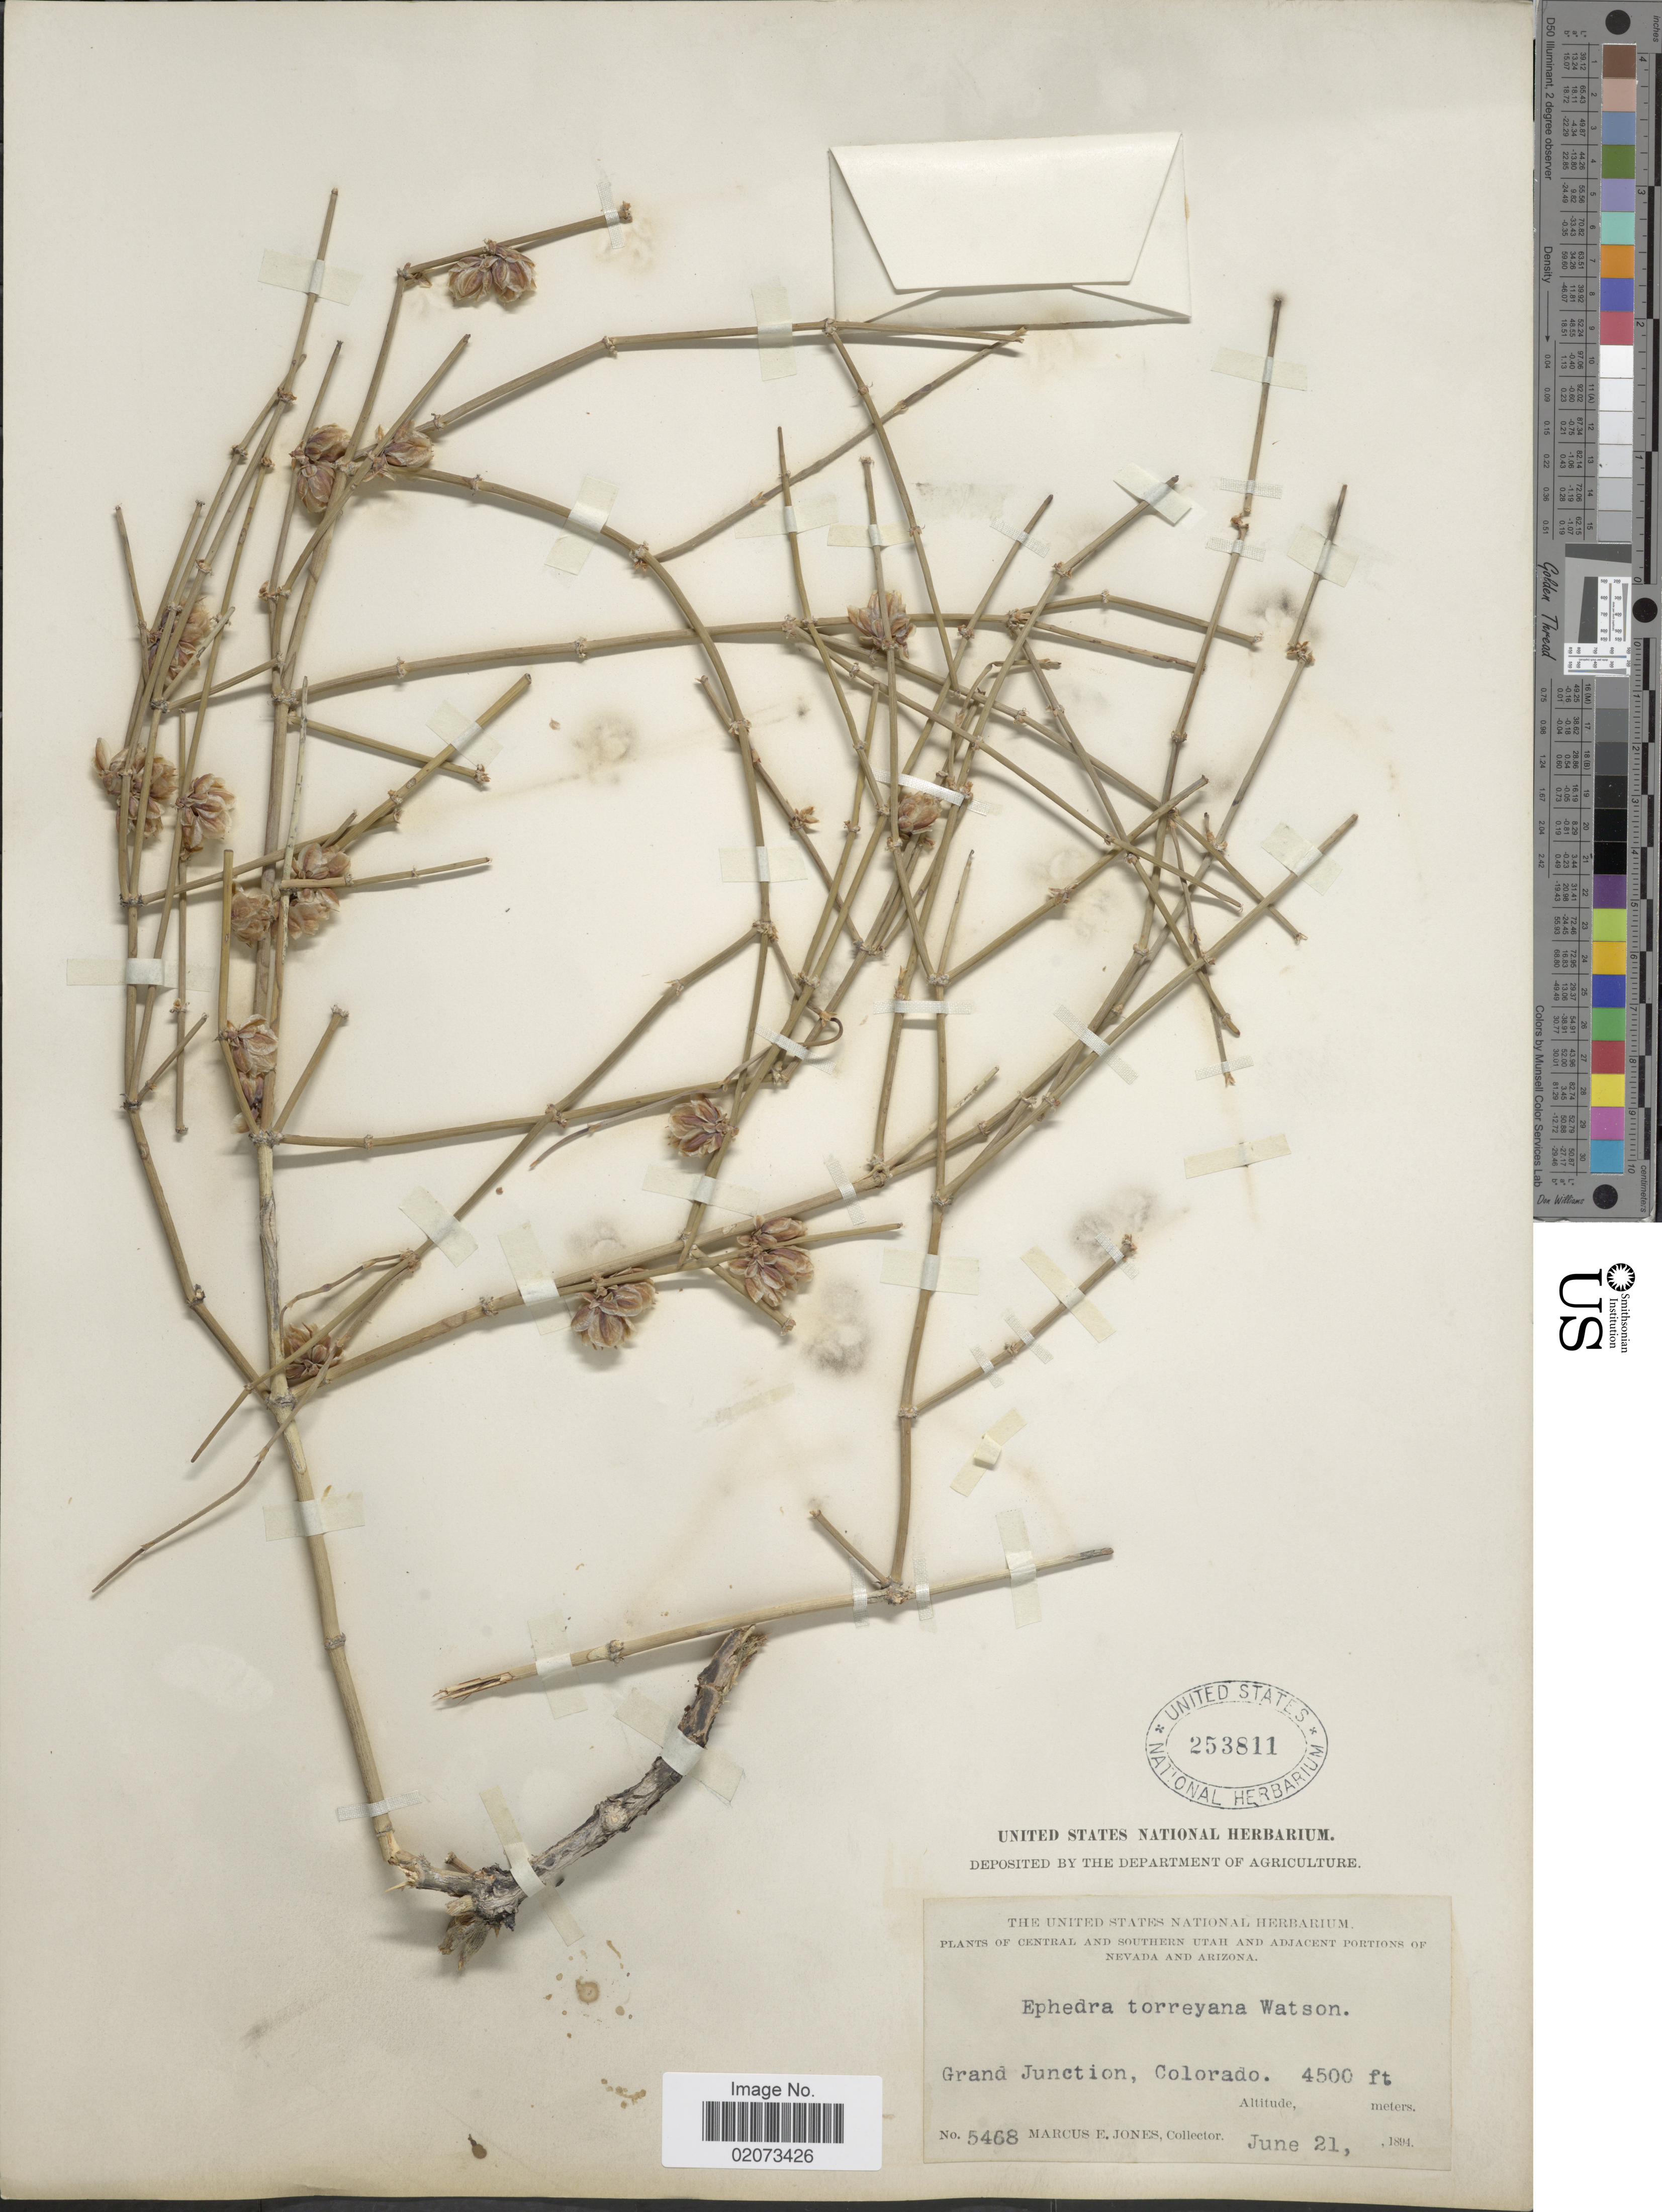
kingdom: Plantae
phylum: Tracheophyta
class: Gnetopsida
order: Ephedrales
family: Ephedraceae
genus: Ephedra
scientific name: Ephedra torreyana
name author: S. Watson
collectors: M. E. Jones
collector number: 5468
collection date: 1894-06-21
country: United States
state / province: Colorado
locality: Grand Junction , colorado.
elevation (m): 1372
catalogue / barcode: US 253811